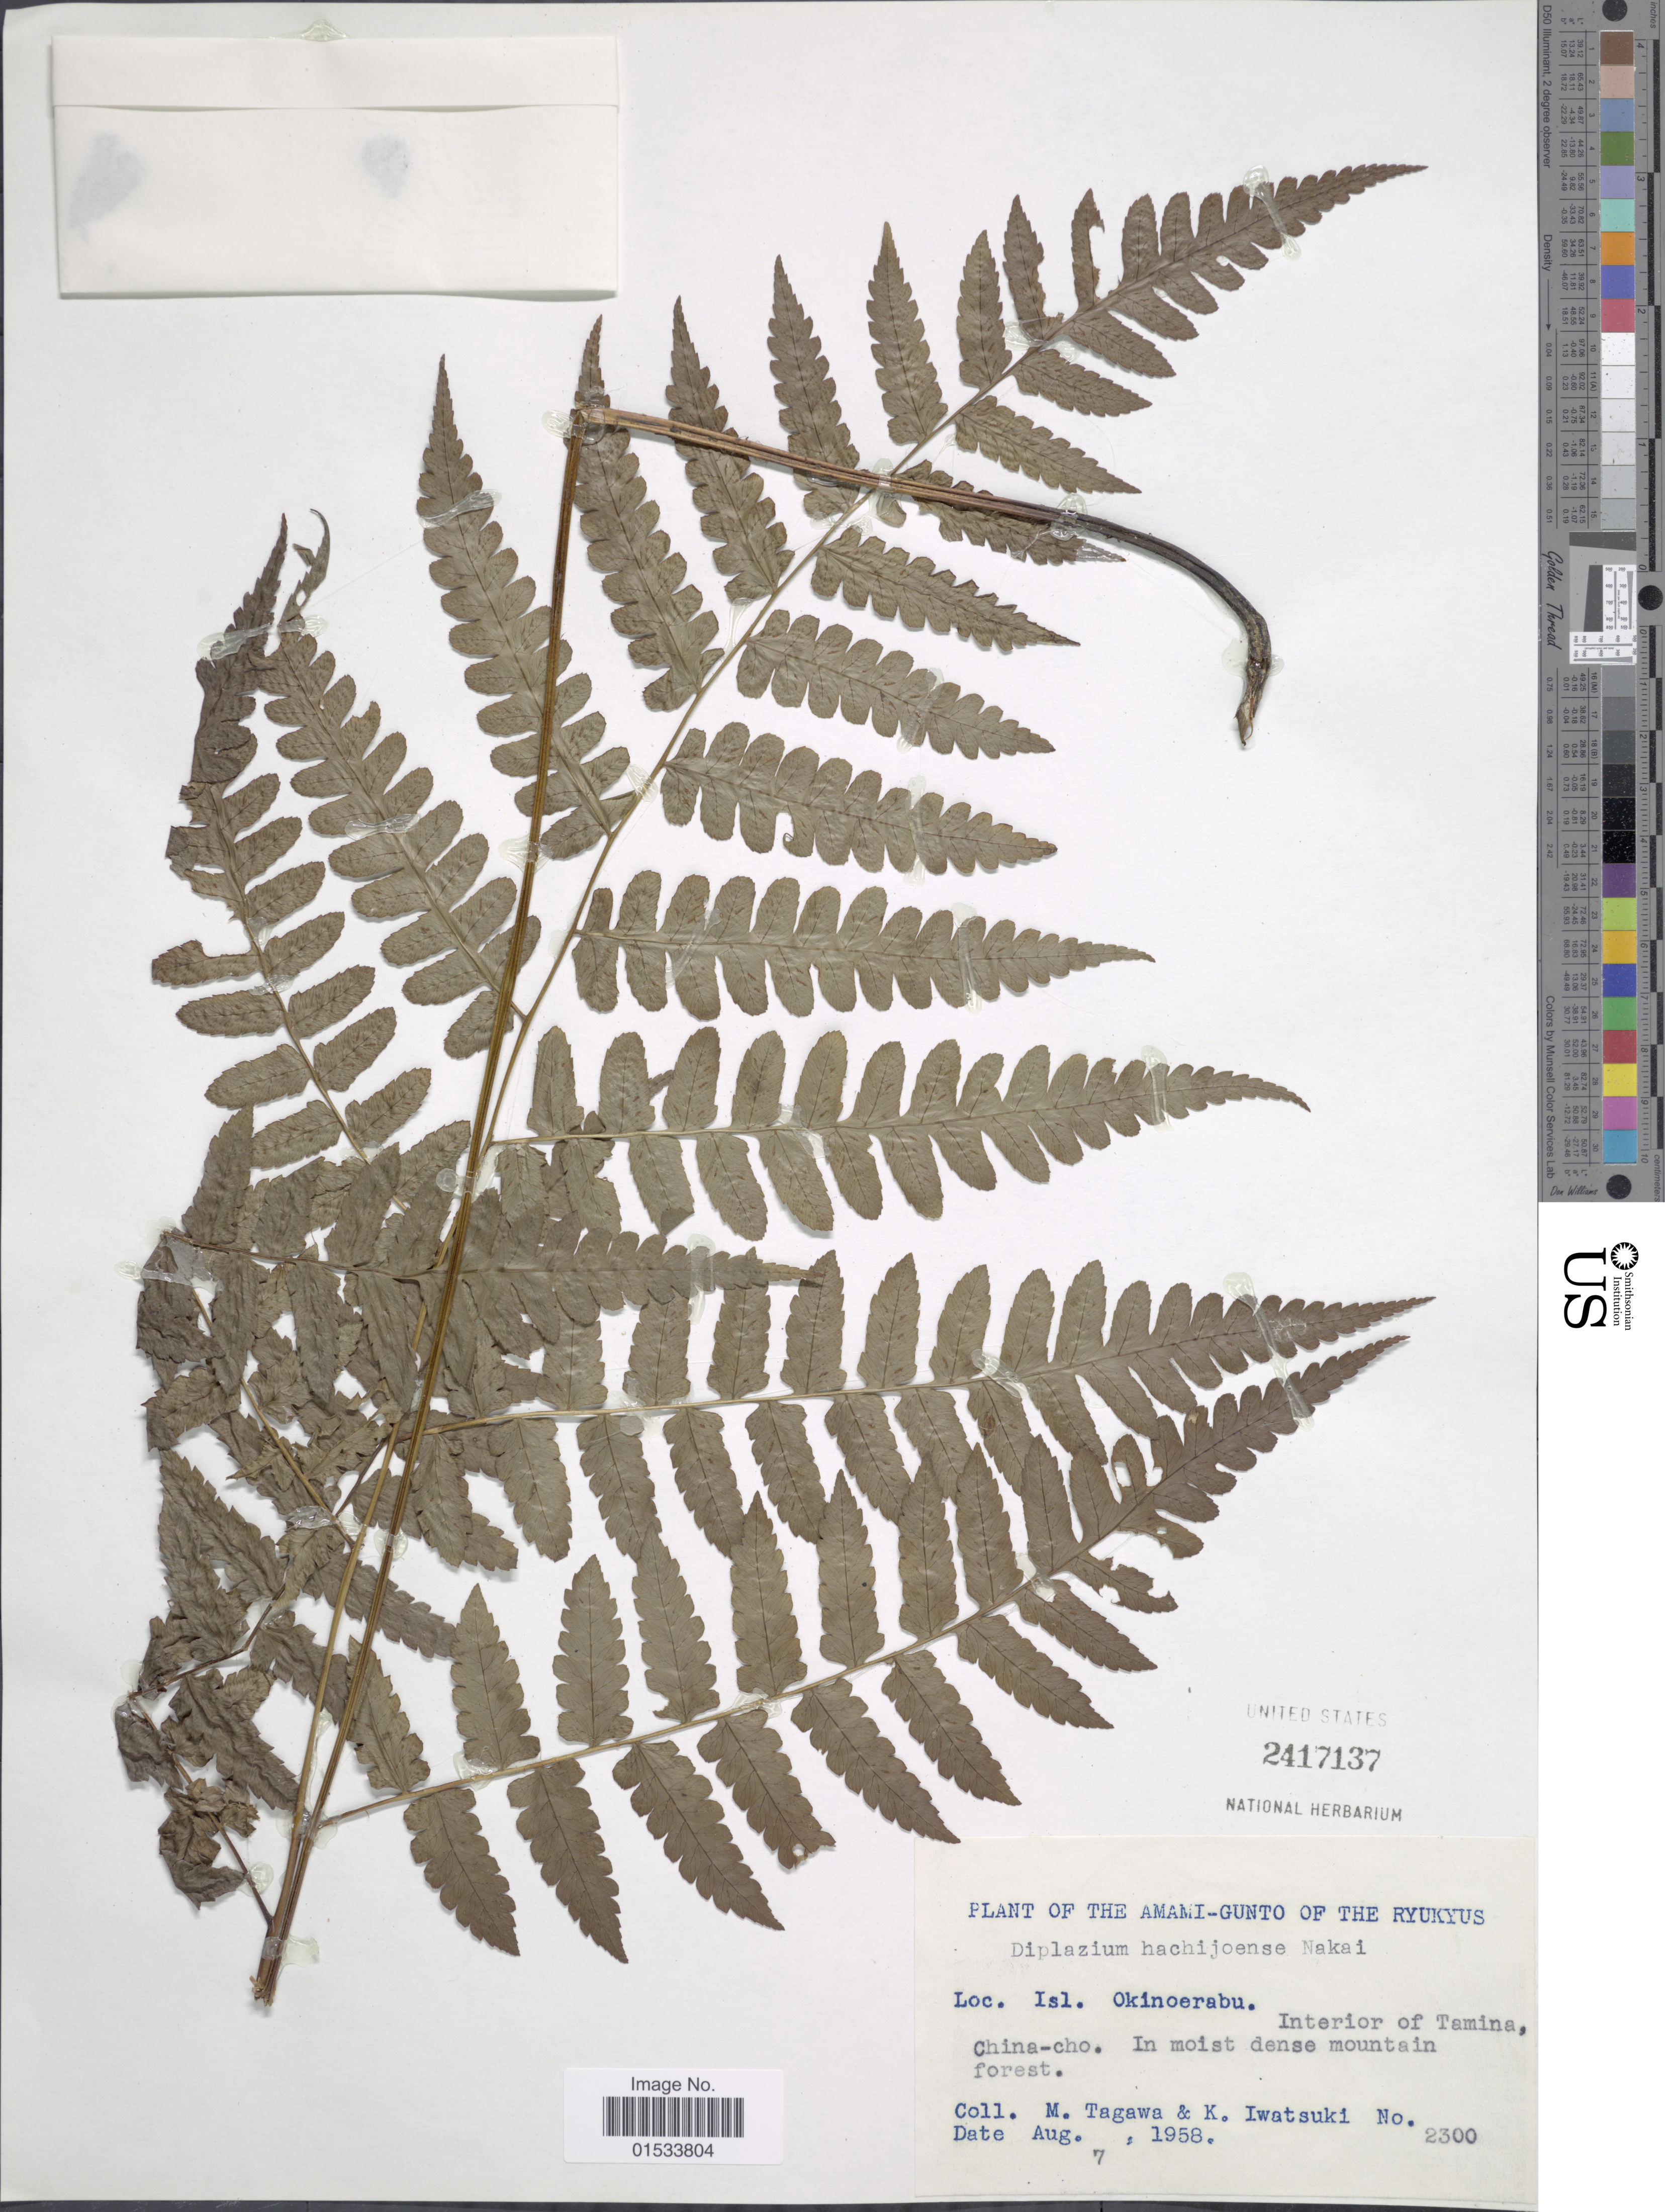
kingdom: Plantae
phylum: Tracheophyta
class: Polypodiopsida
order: Polypodiales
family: Athyriaceae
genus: Diplazium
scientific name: Diplazium hachijoense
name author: Nakai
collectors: M. Tagawa & K. Iwatsuki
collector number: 2300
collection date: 1958-08-07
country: Japan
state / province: Okinawa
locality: Amami- Gunto of the Ryukyus, Isl. Okinoerabu, interior of Tamina. China- cho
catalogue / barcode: US 2417137